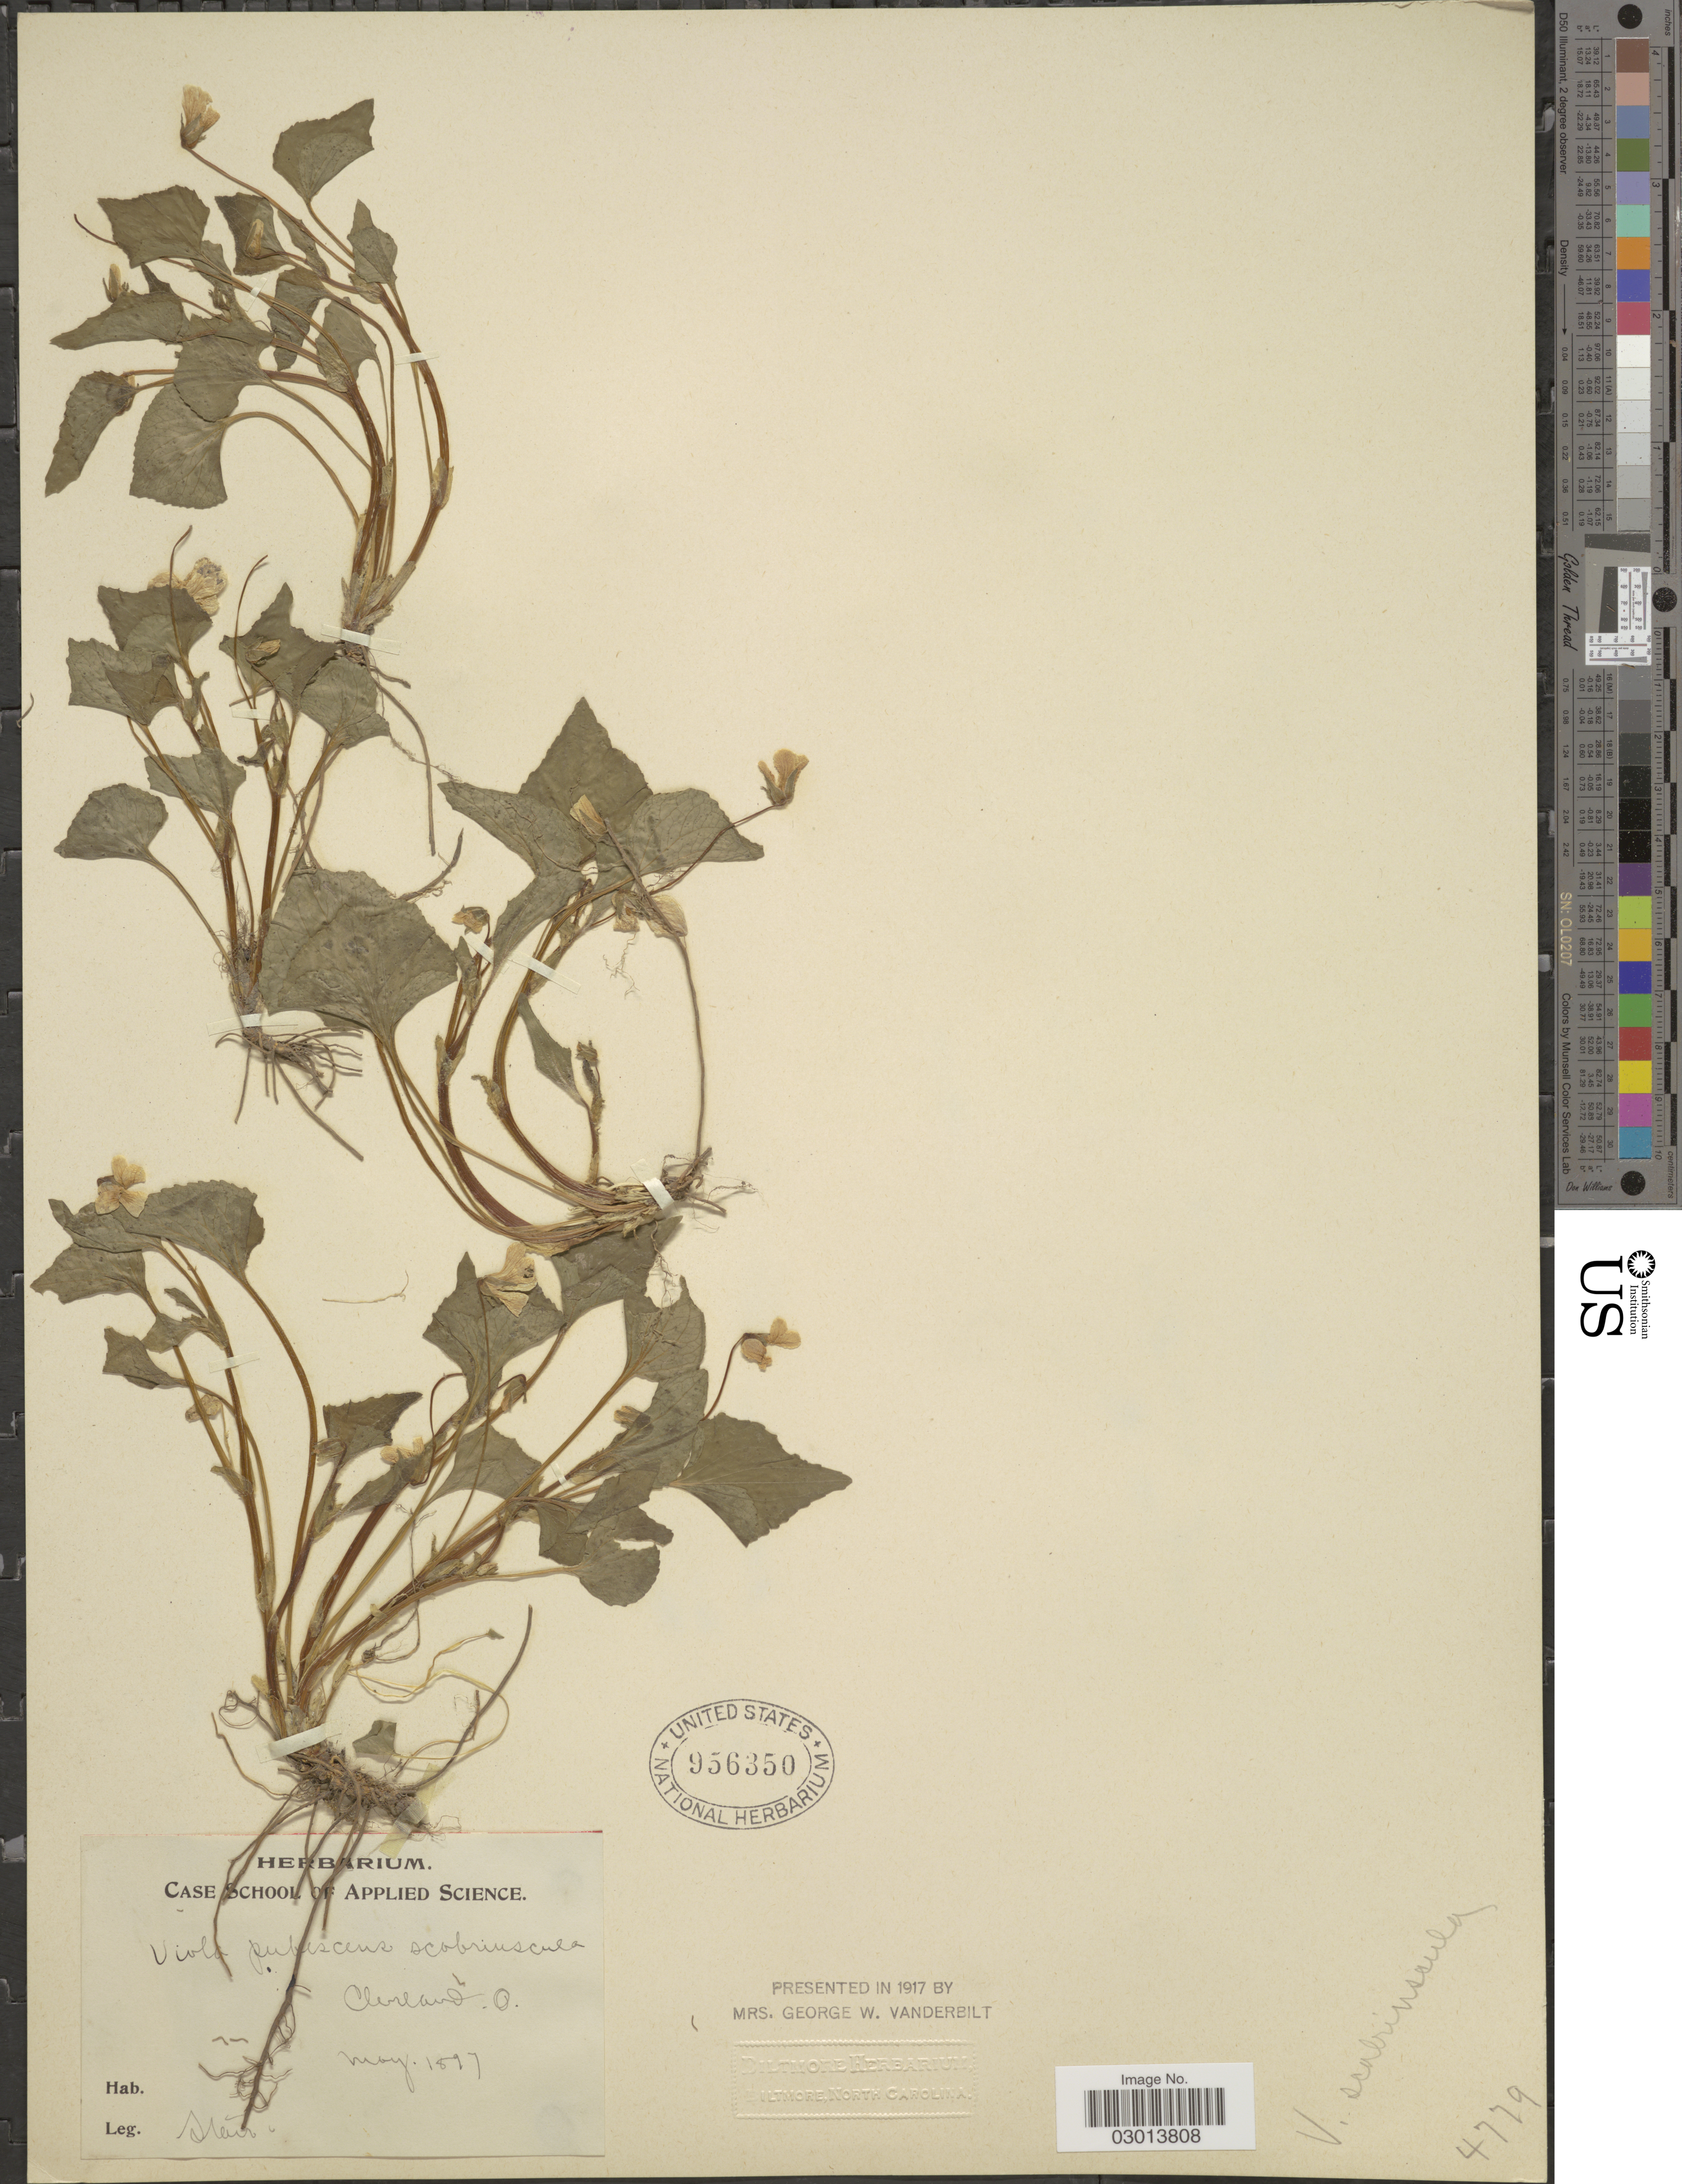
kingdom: Plantae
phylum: Tracheophyta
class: Magnoliopsida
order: Malpighiales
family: Violaceae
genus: Viola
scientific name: Viola pubescens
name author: Aiton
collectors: Stein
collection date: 1897-05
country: United States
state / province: Ohio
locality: Cleveland.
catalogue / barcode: US 956350